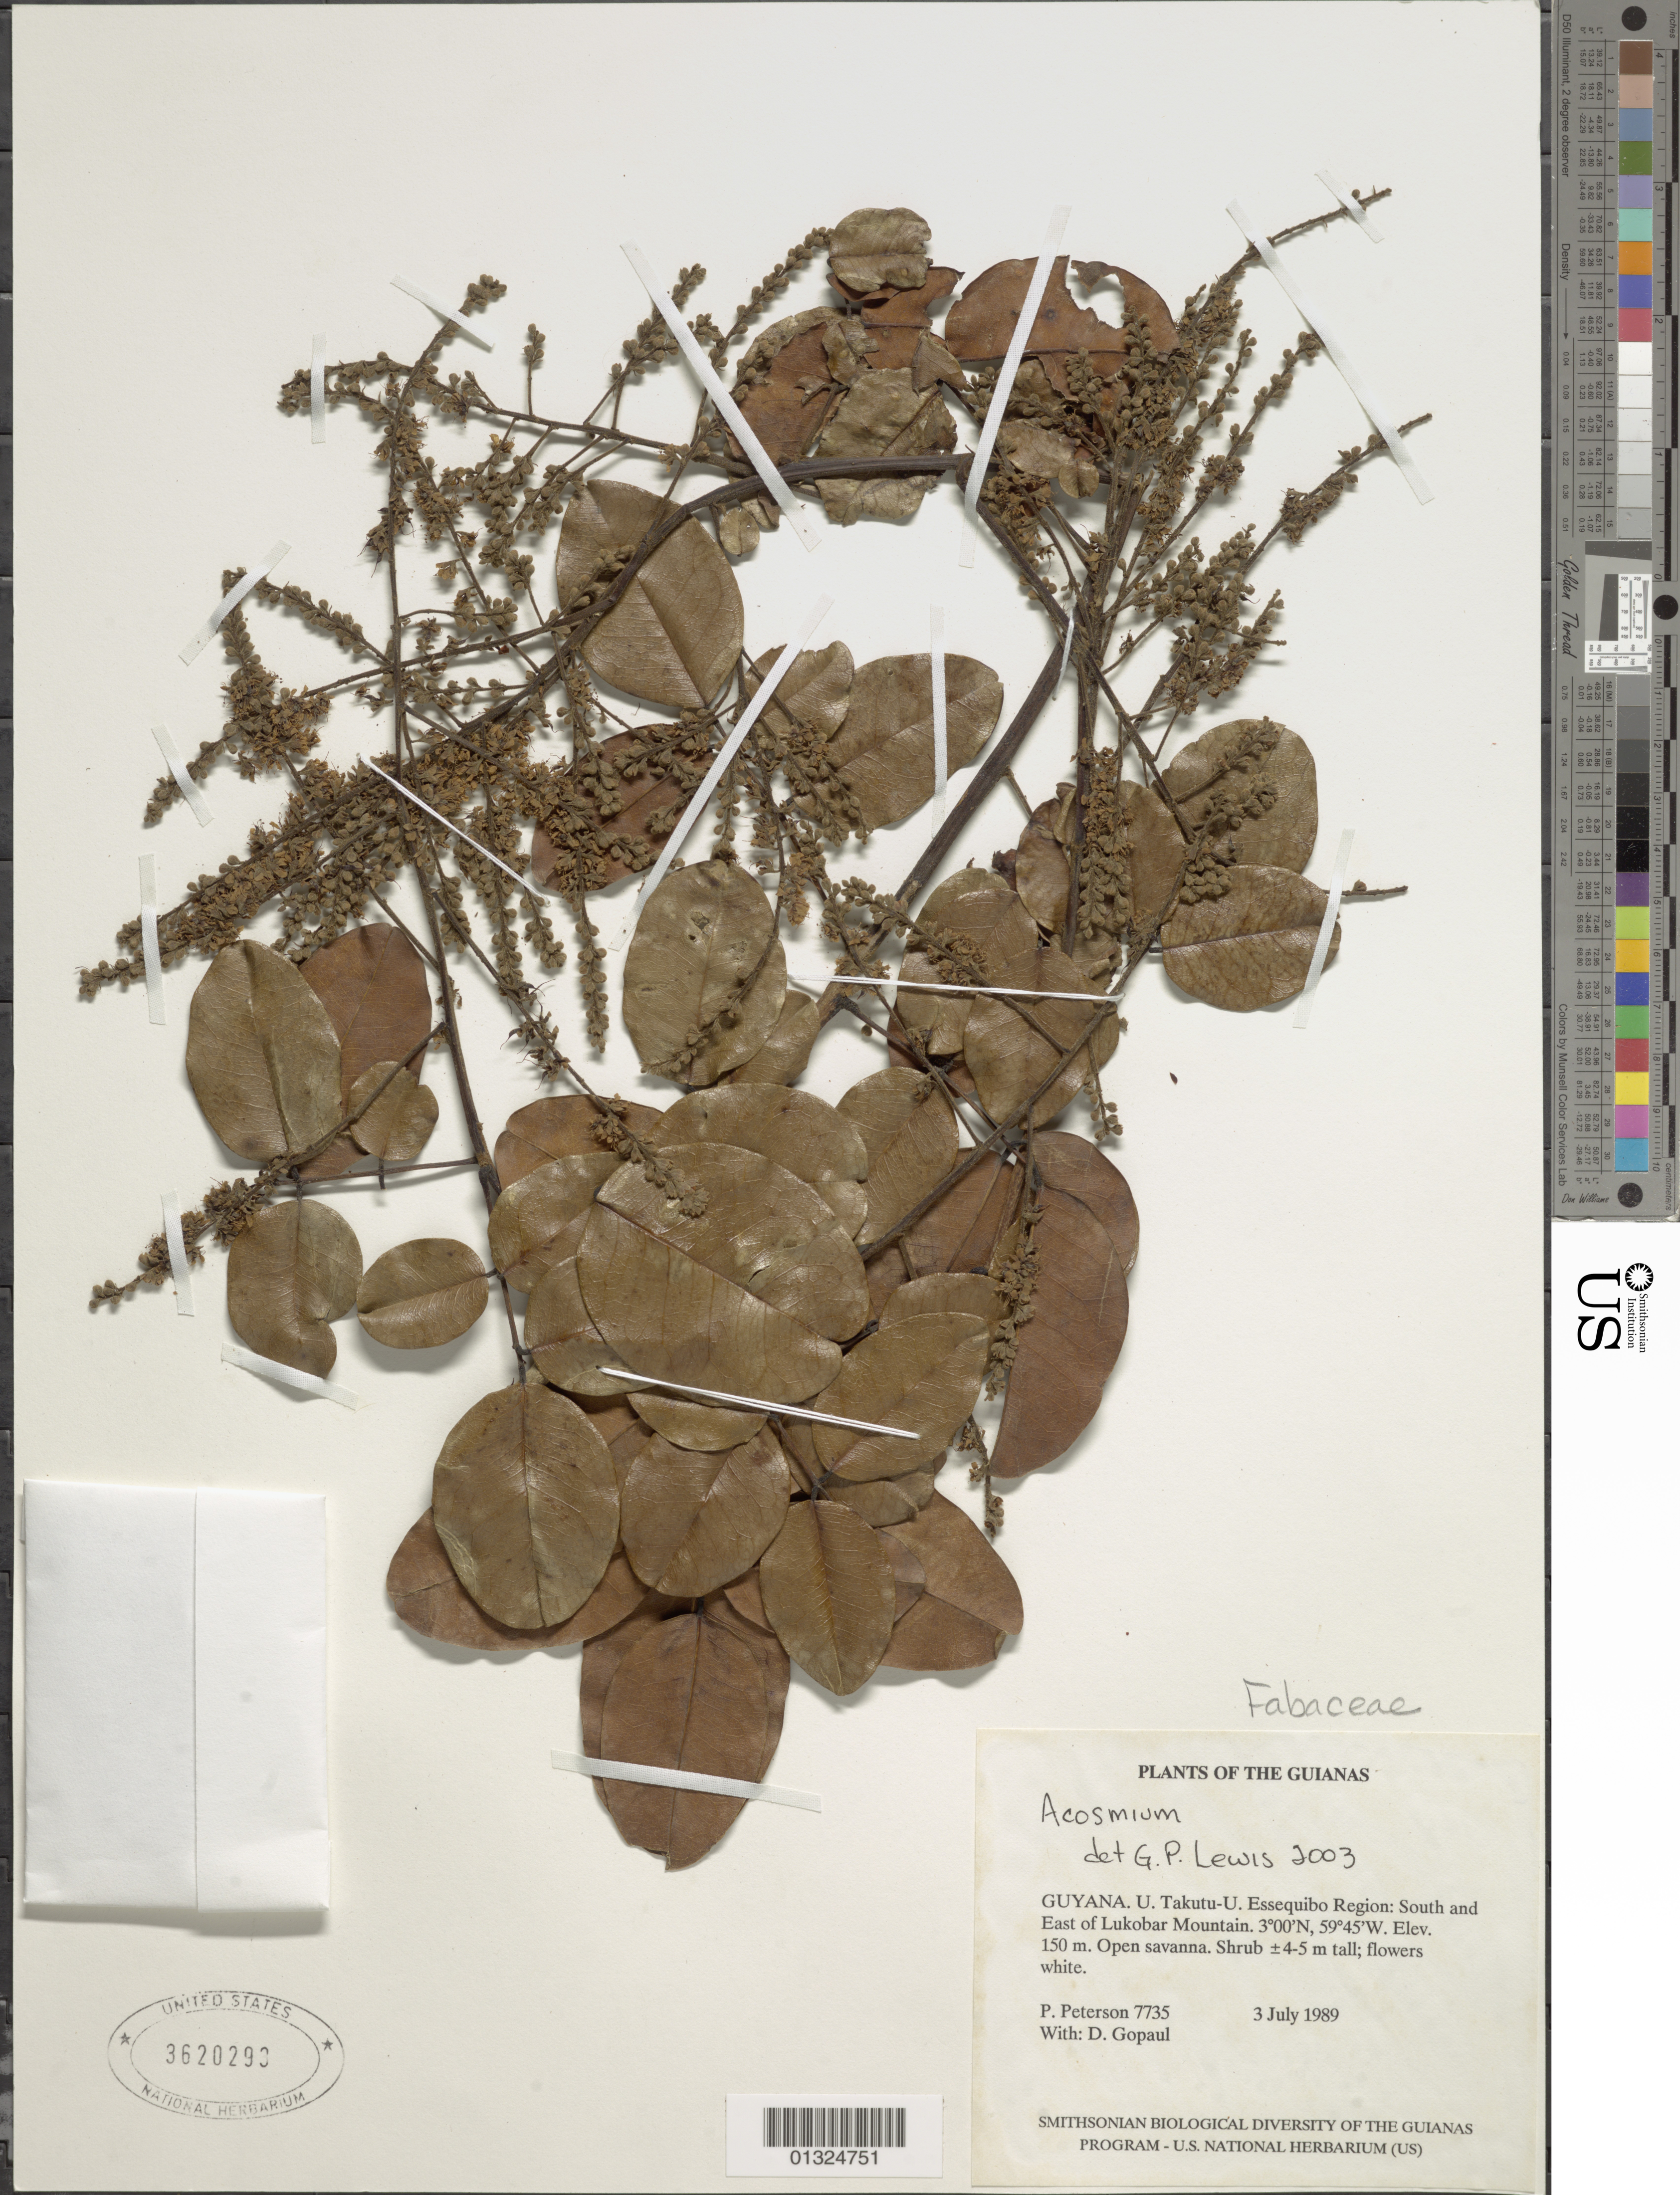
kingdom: Plantae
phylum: Tracheophyta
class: Magnoliopsida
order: Fabales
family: Fabaceae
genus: Acosmium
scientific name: Acosmium bijugum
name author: (Vogel) Yakovlev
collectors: P. M. Peterson & D. Gopaul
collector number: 7735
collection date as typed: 3 July 1989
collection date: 1989-07-03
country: Guyana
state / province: U. Takutu-U. Essequibo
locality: South and East of Lukobar Mountain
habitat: Open savanna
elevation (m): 150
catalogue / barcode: US 3620293